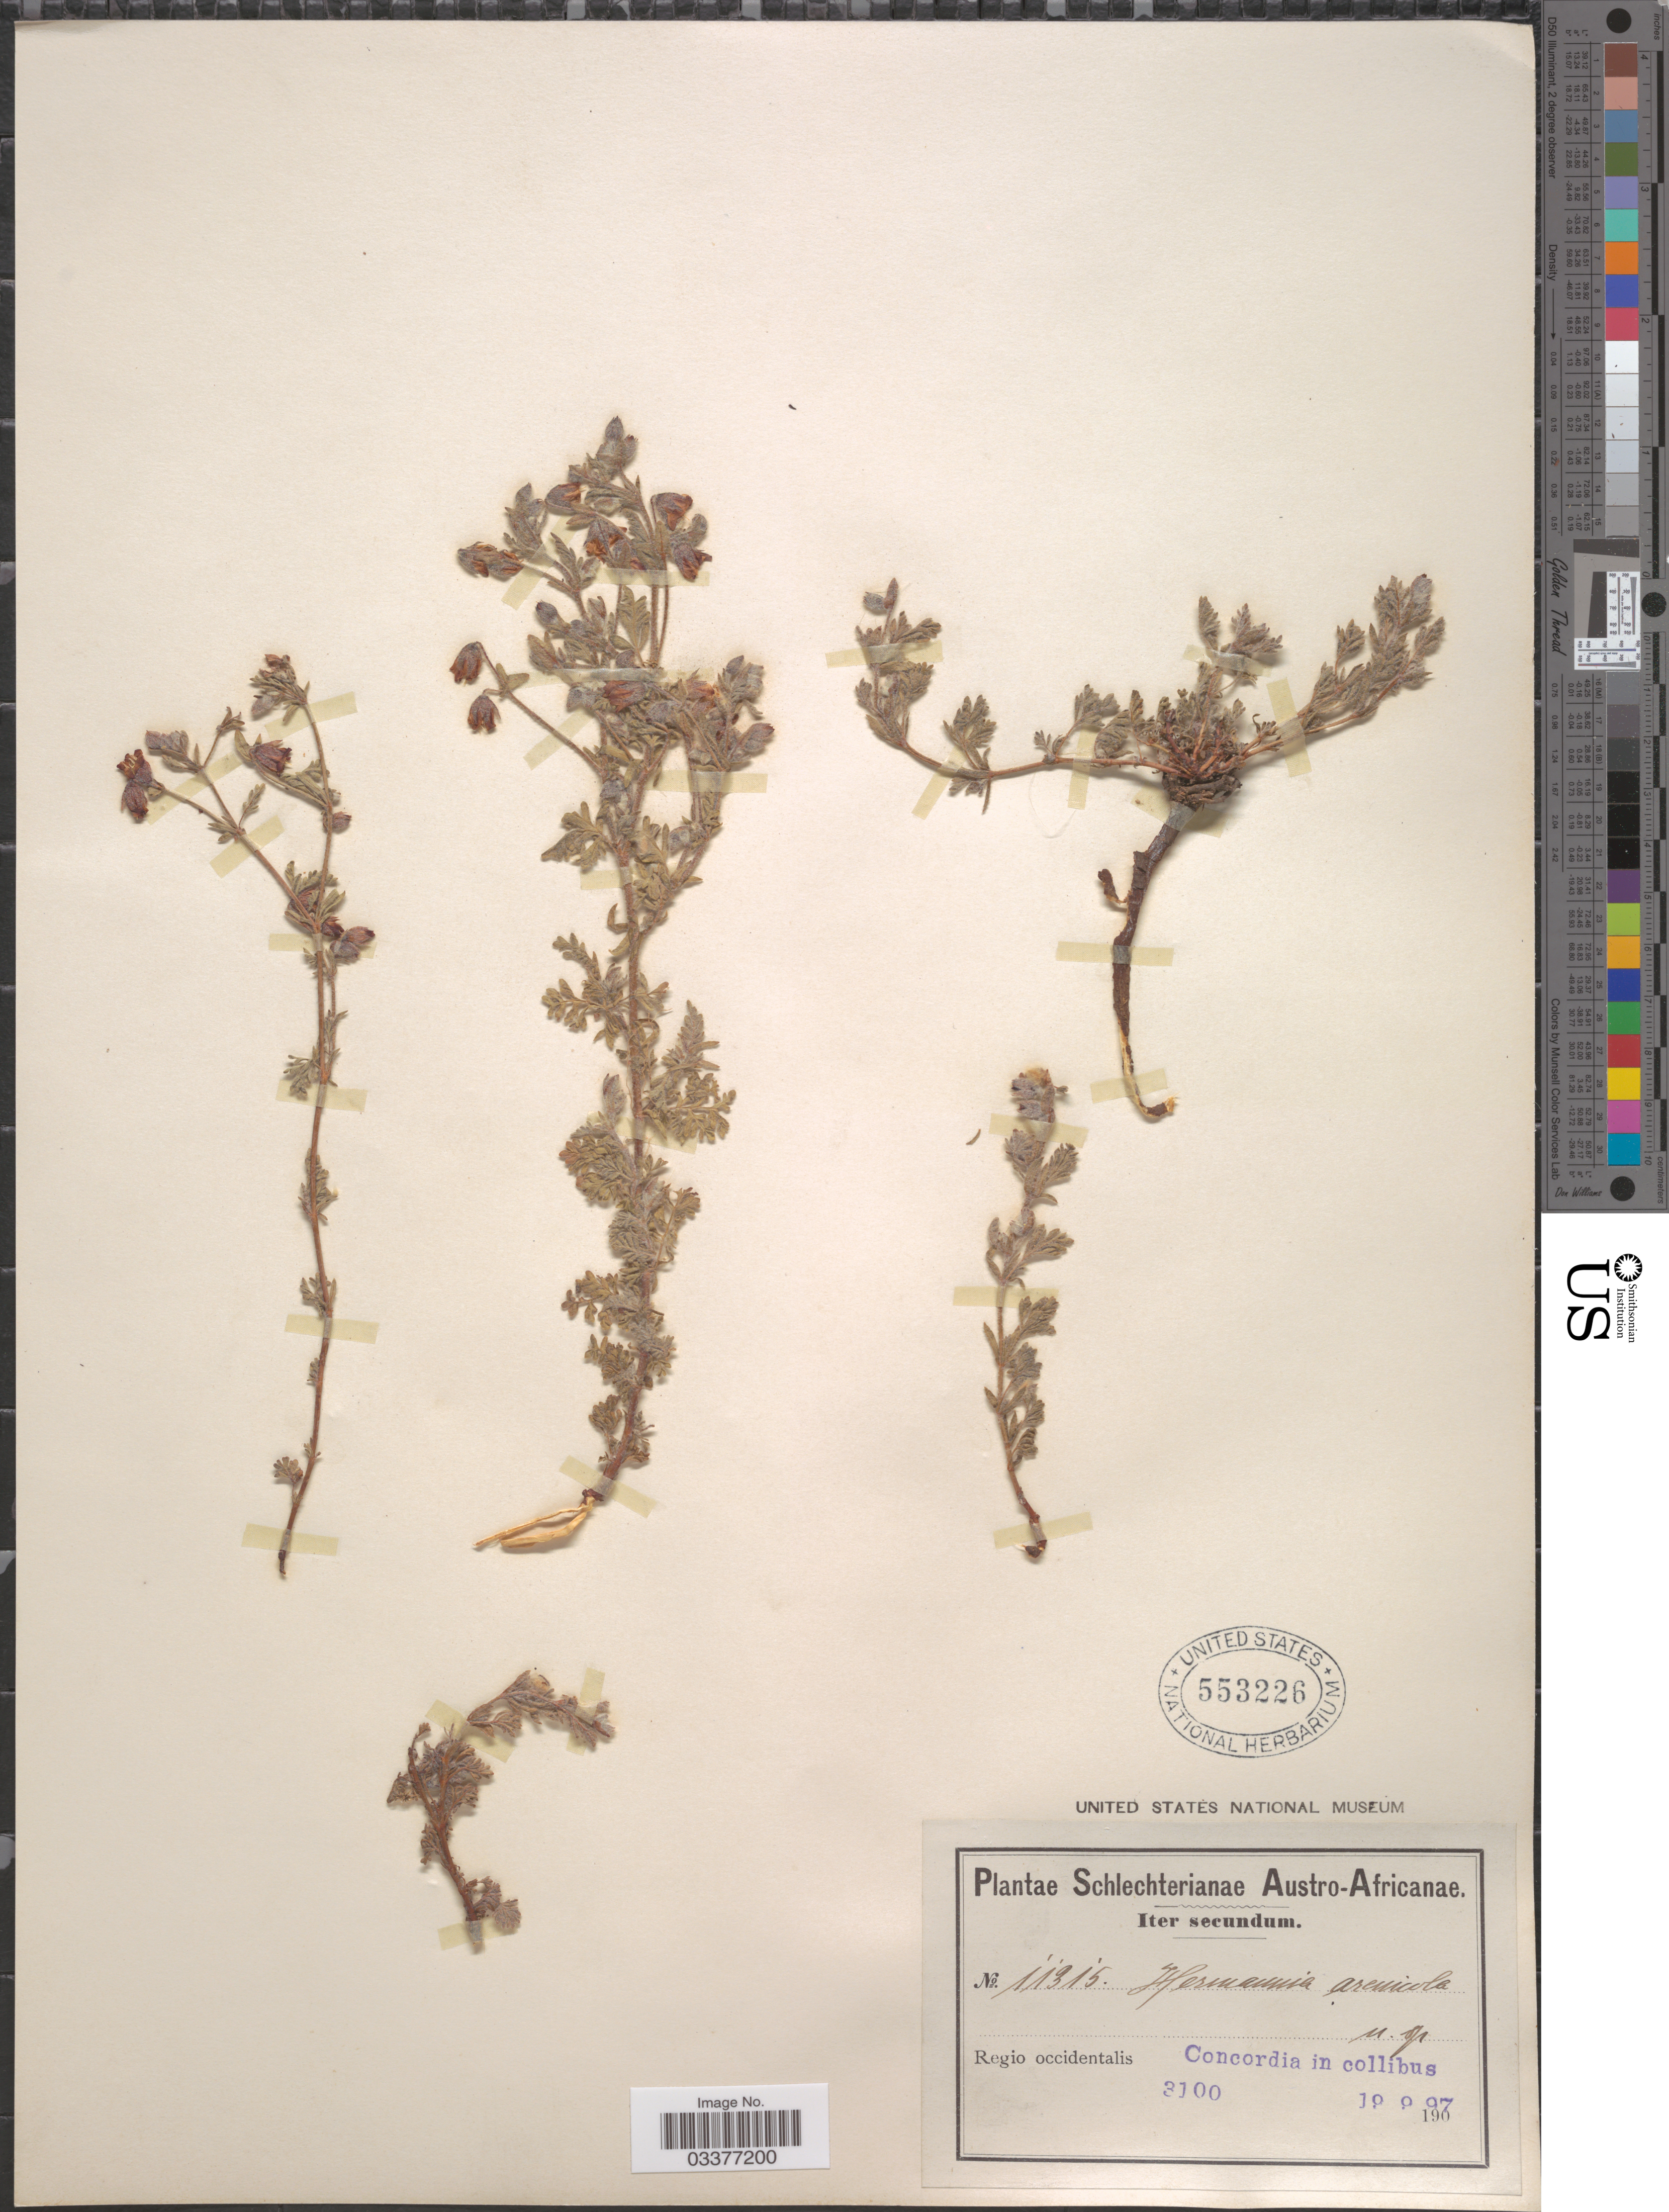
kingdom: Plantae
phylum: Tracheophyta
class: Magnoliopsida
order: Malvales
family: Malvaceae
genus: Hermannia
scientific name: Hermannia arenicola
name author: Engl.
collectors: Schlechter, --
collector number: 11315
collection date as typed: Transcribed d/m/y: 19/9/97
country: South Africa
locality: Austro-Africanae. Regio occidentalis. Concordia in collibus.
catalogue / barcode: US 553226